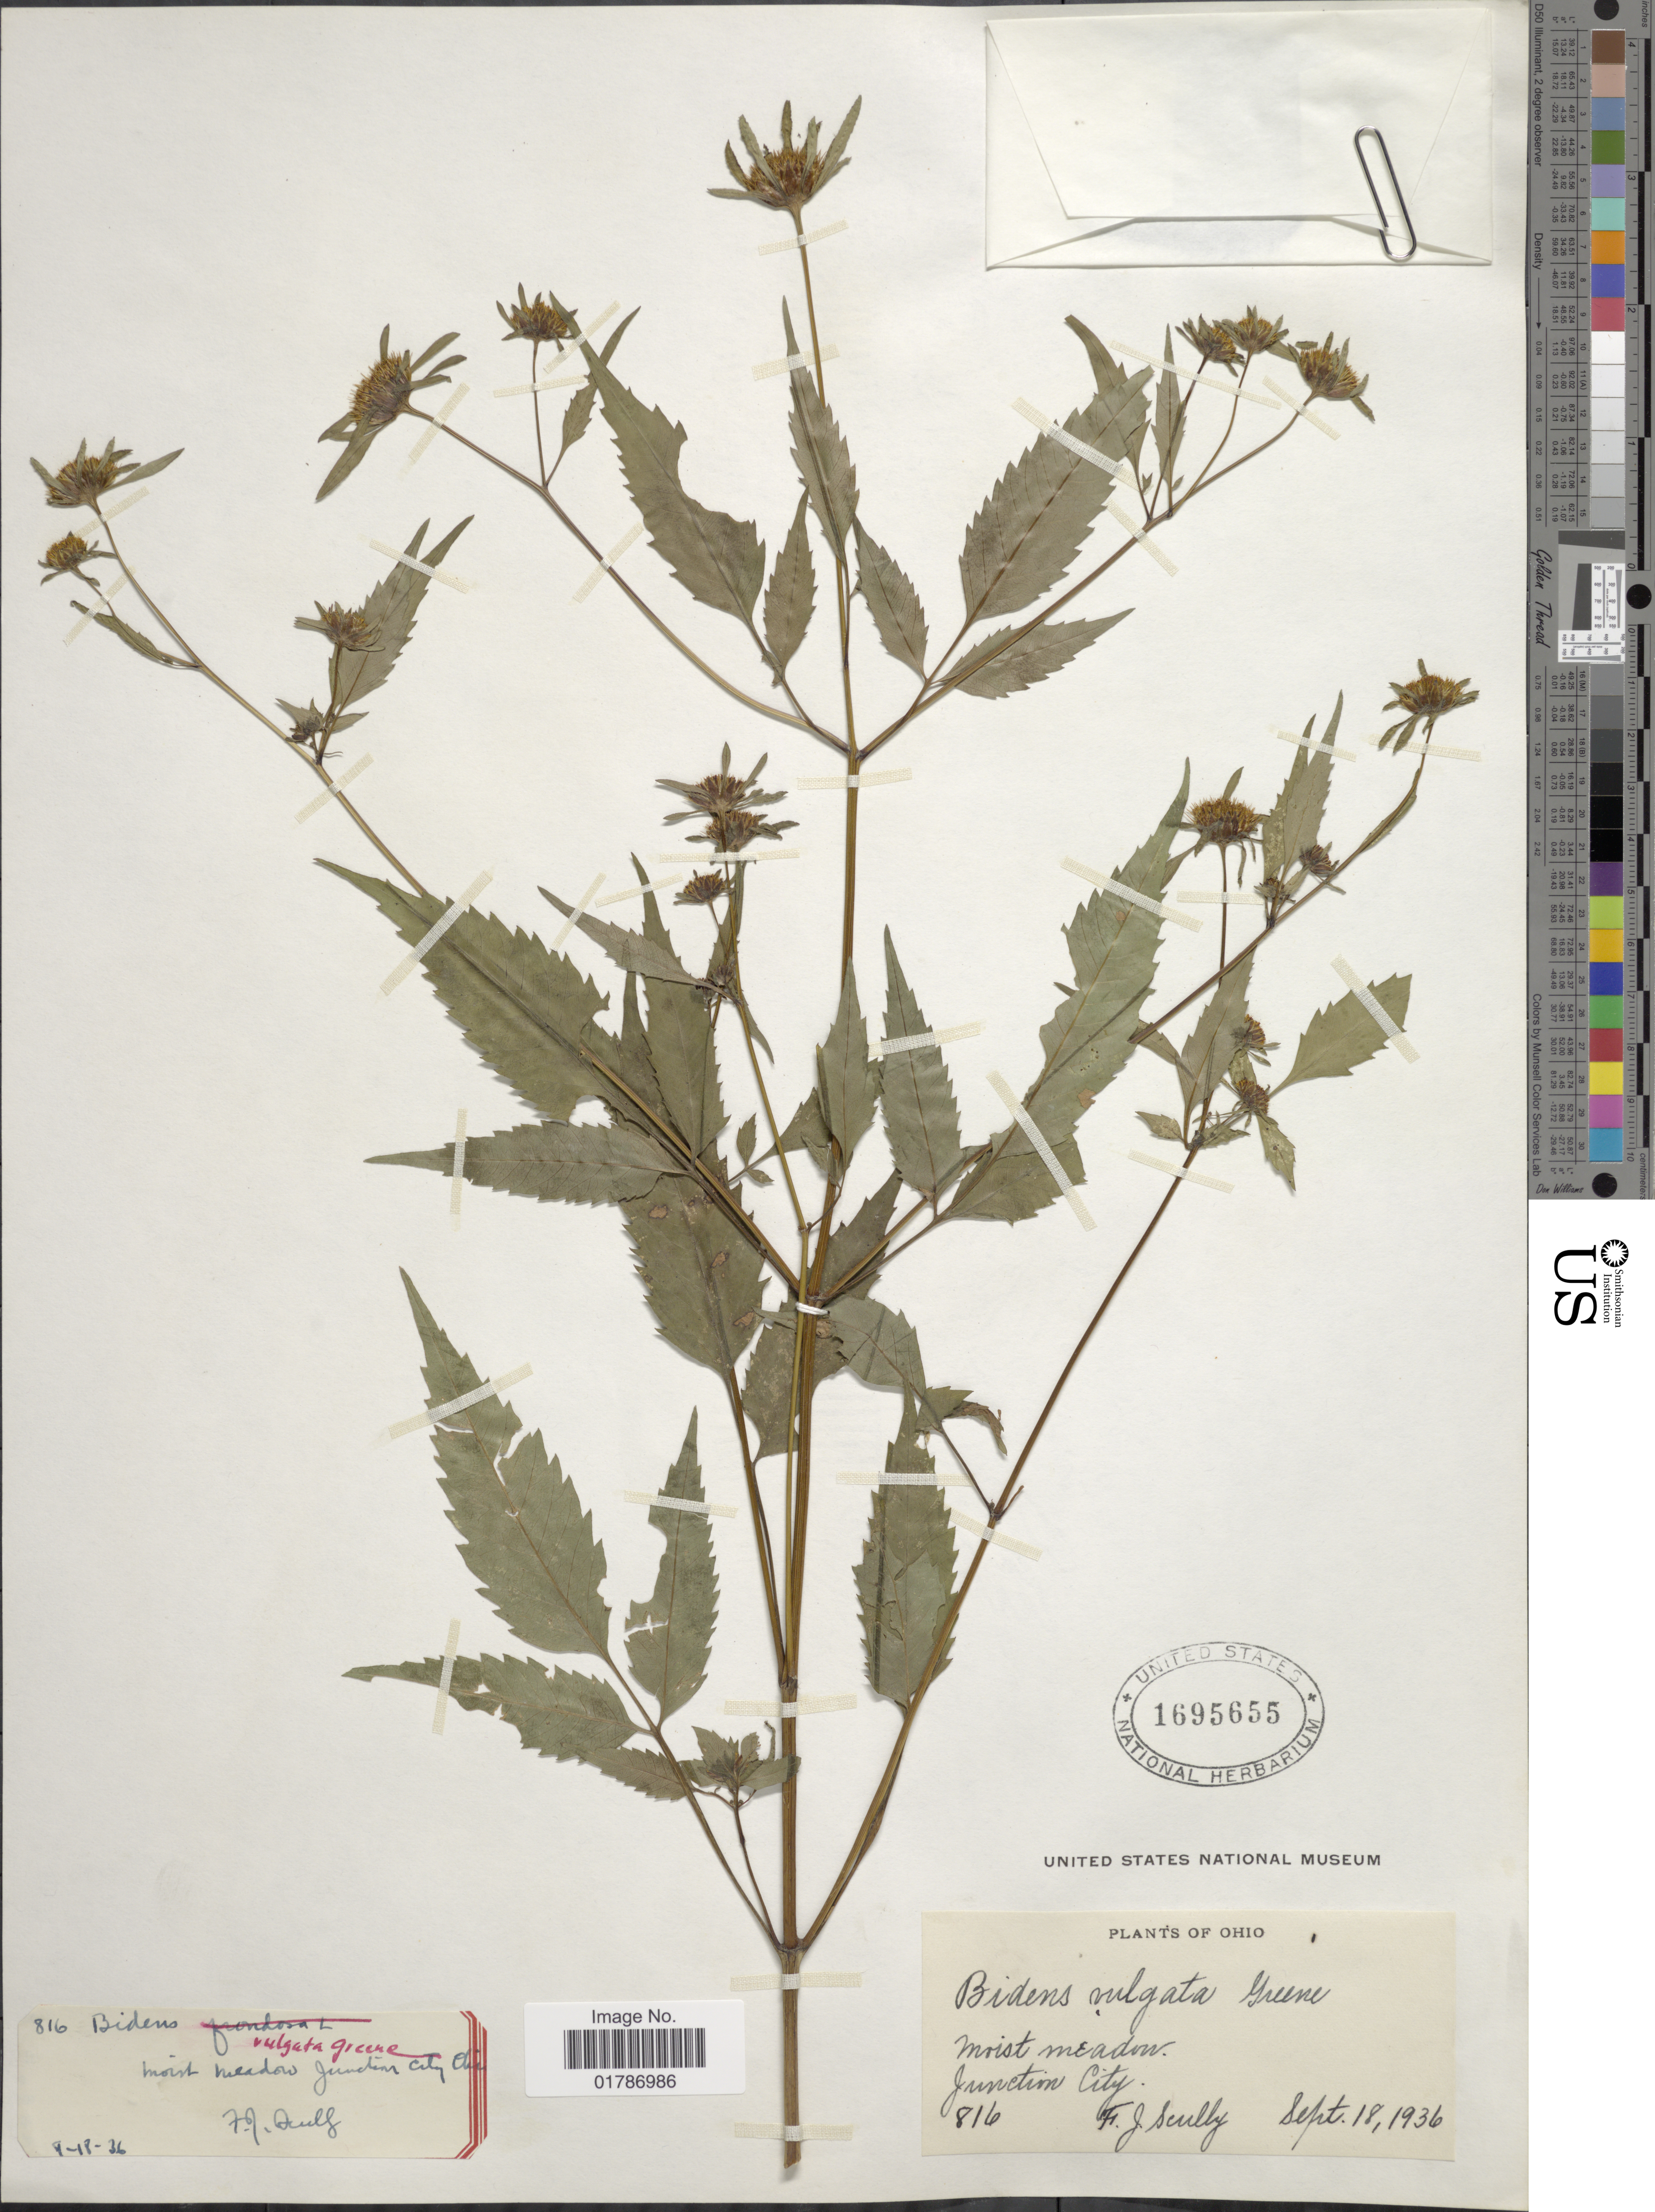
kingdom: Plantae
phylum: Tracheophyta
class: Magnoliopsida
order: Asterales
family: Asteraceae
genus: Bidens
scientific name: Bidens vulgata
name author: Greene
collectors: F. Scully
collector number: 816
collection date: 1936-09-18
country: United States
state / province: Ohio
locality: Junction City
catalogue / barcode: US 1695655